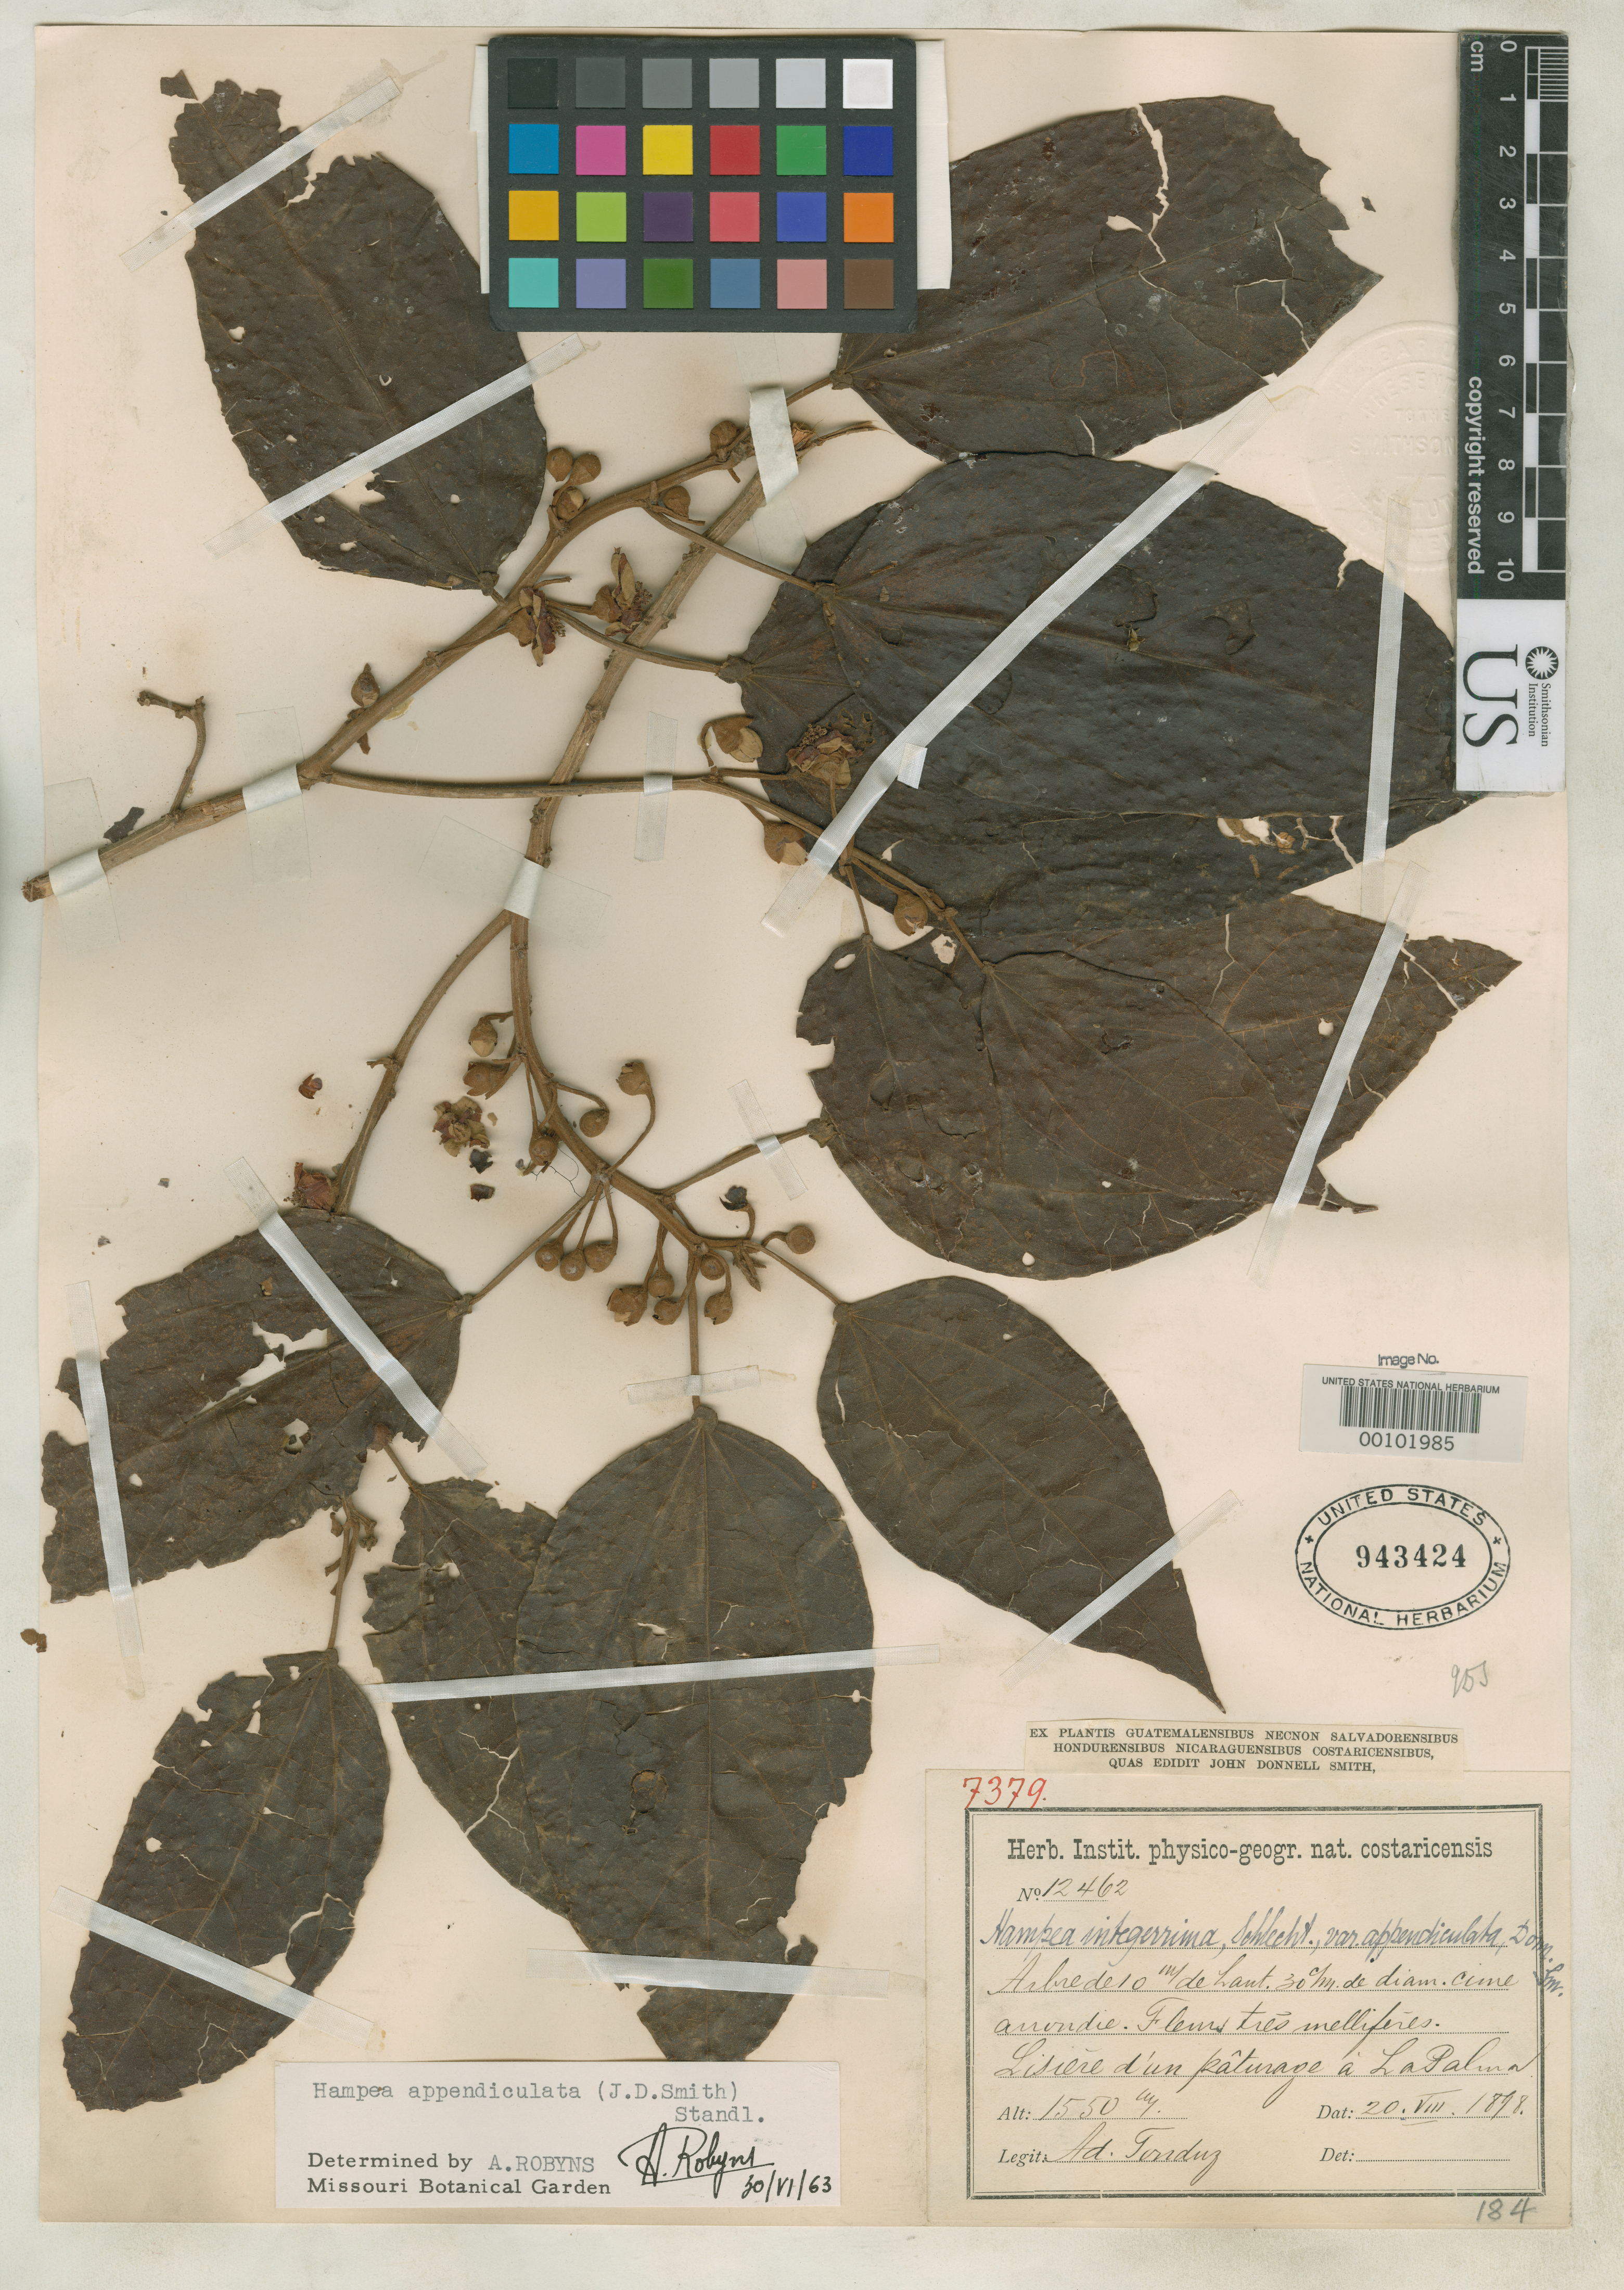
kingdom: Plantae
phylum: Tracheophyta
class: Magnoliopsida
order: Malvales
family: Malvaceae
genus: Hampea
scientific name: Hampea integerrima var. appendiculata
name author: Donn. Sm.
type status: Isolectotype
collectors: A. Tonduz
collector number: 12462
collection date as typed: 20 Aug 1898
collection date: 1898-08-20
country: Costa Rica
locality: Near La Palma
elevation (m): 1550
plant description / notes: Cited by Fryxell, 1969.; One of two sheets (USNH 943422, 943424) ex John Donnell Smith Herbarium. Note: Tonduz [Donn. Sm. no.] 7379 = 12462 Herb. Nat. Costa Rica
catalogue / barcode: US 943424